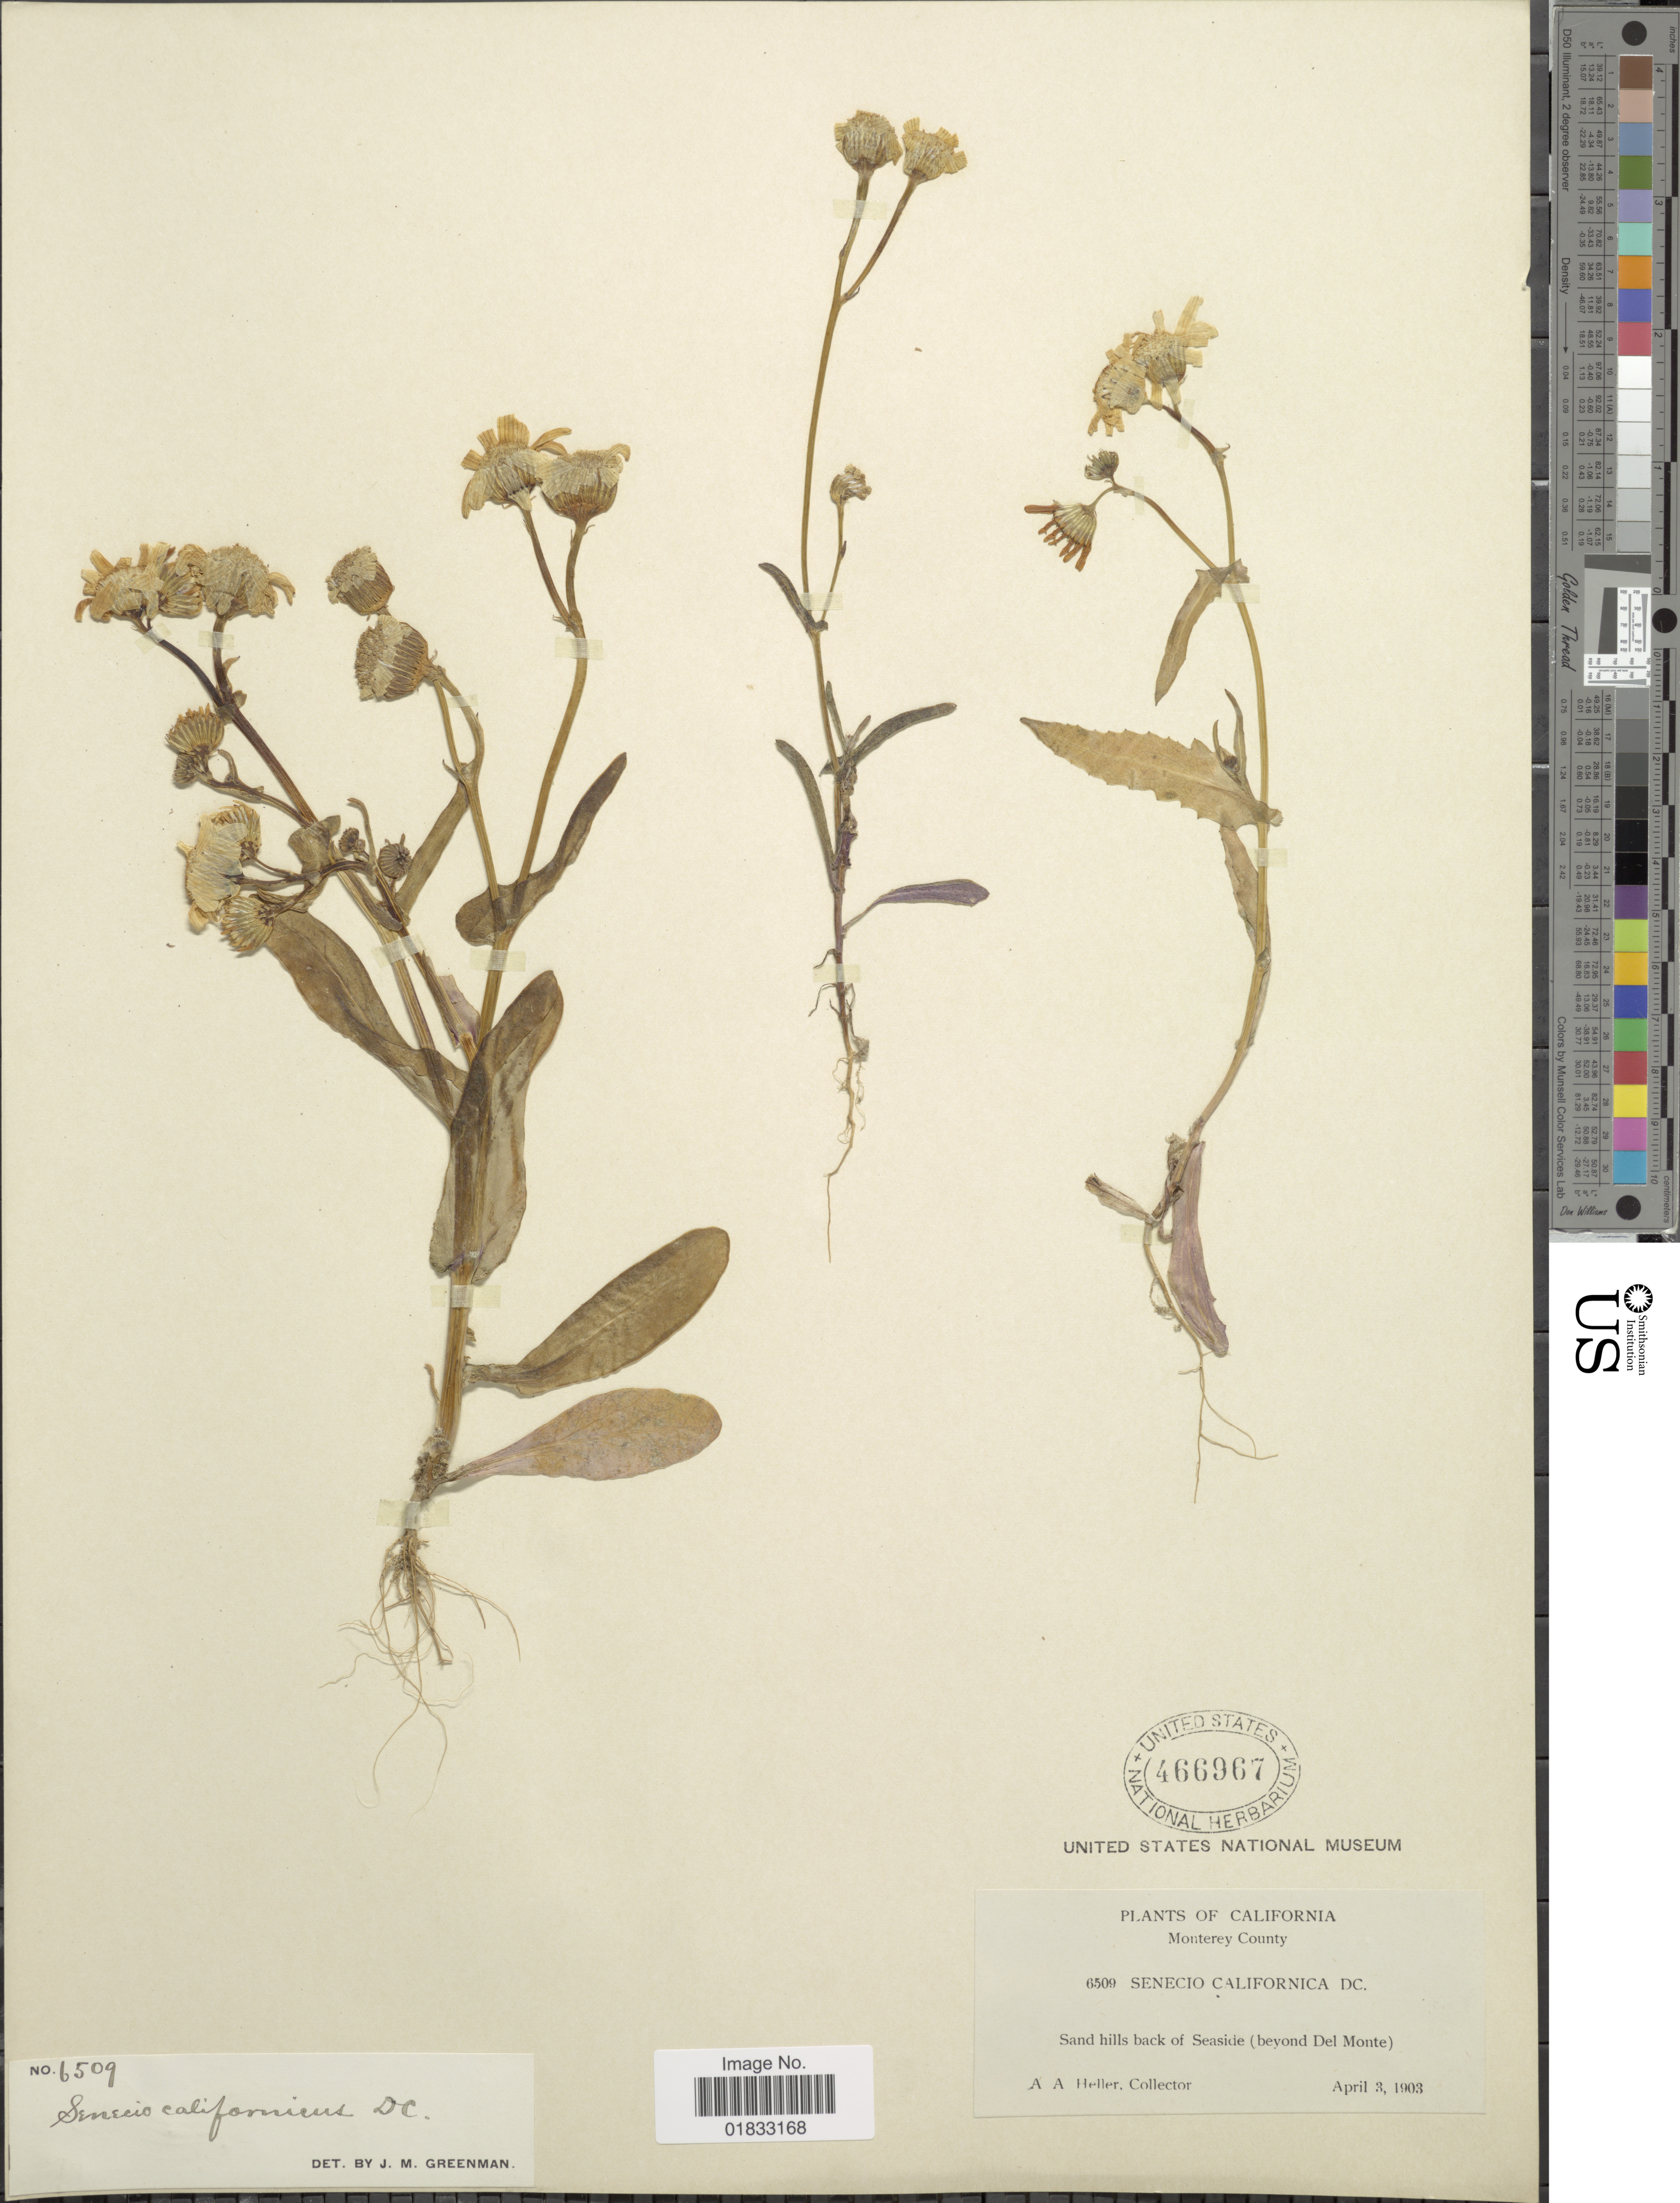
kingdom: Plantae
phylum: Tracheophyta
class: Magnoliopsida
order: Asterales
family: Asteraceae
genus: Senecio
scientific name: Senecio californicus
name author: DC.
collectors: A. A. Heller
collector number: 6509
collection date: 1903-04-03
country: United States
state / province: California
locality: Sand hills back of Seaside (beyond Del Monte)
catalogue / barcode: US 466967